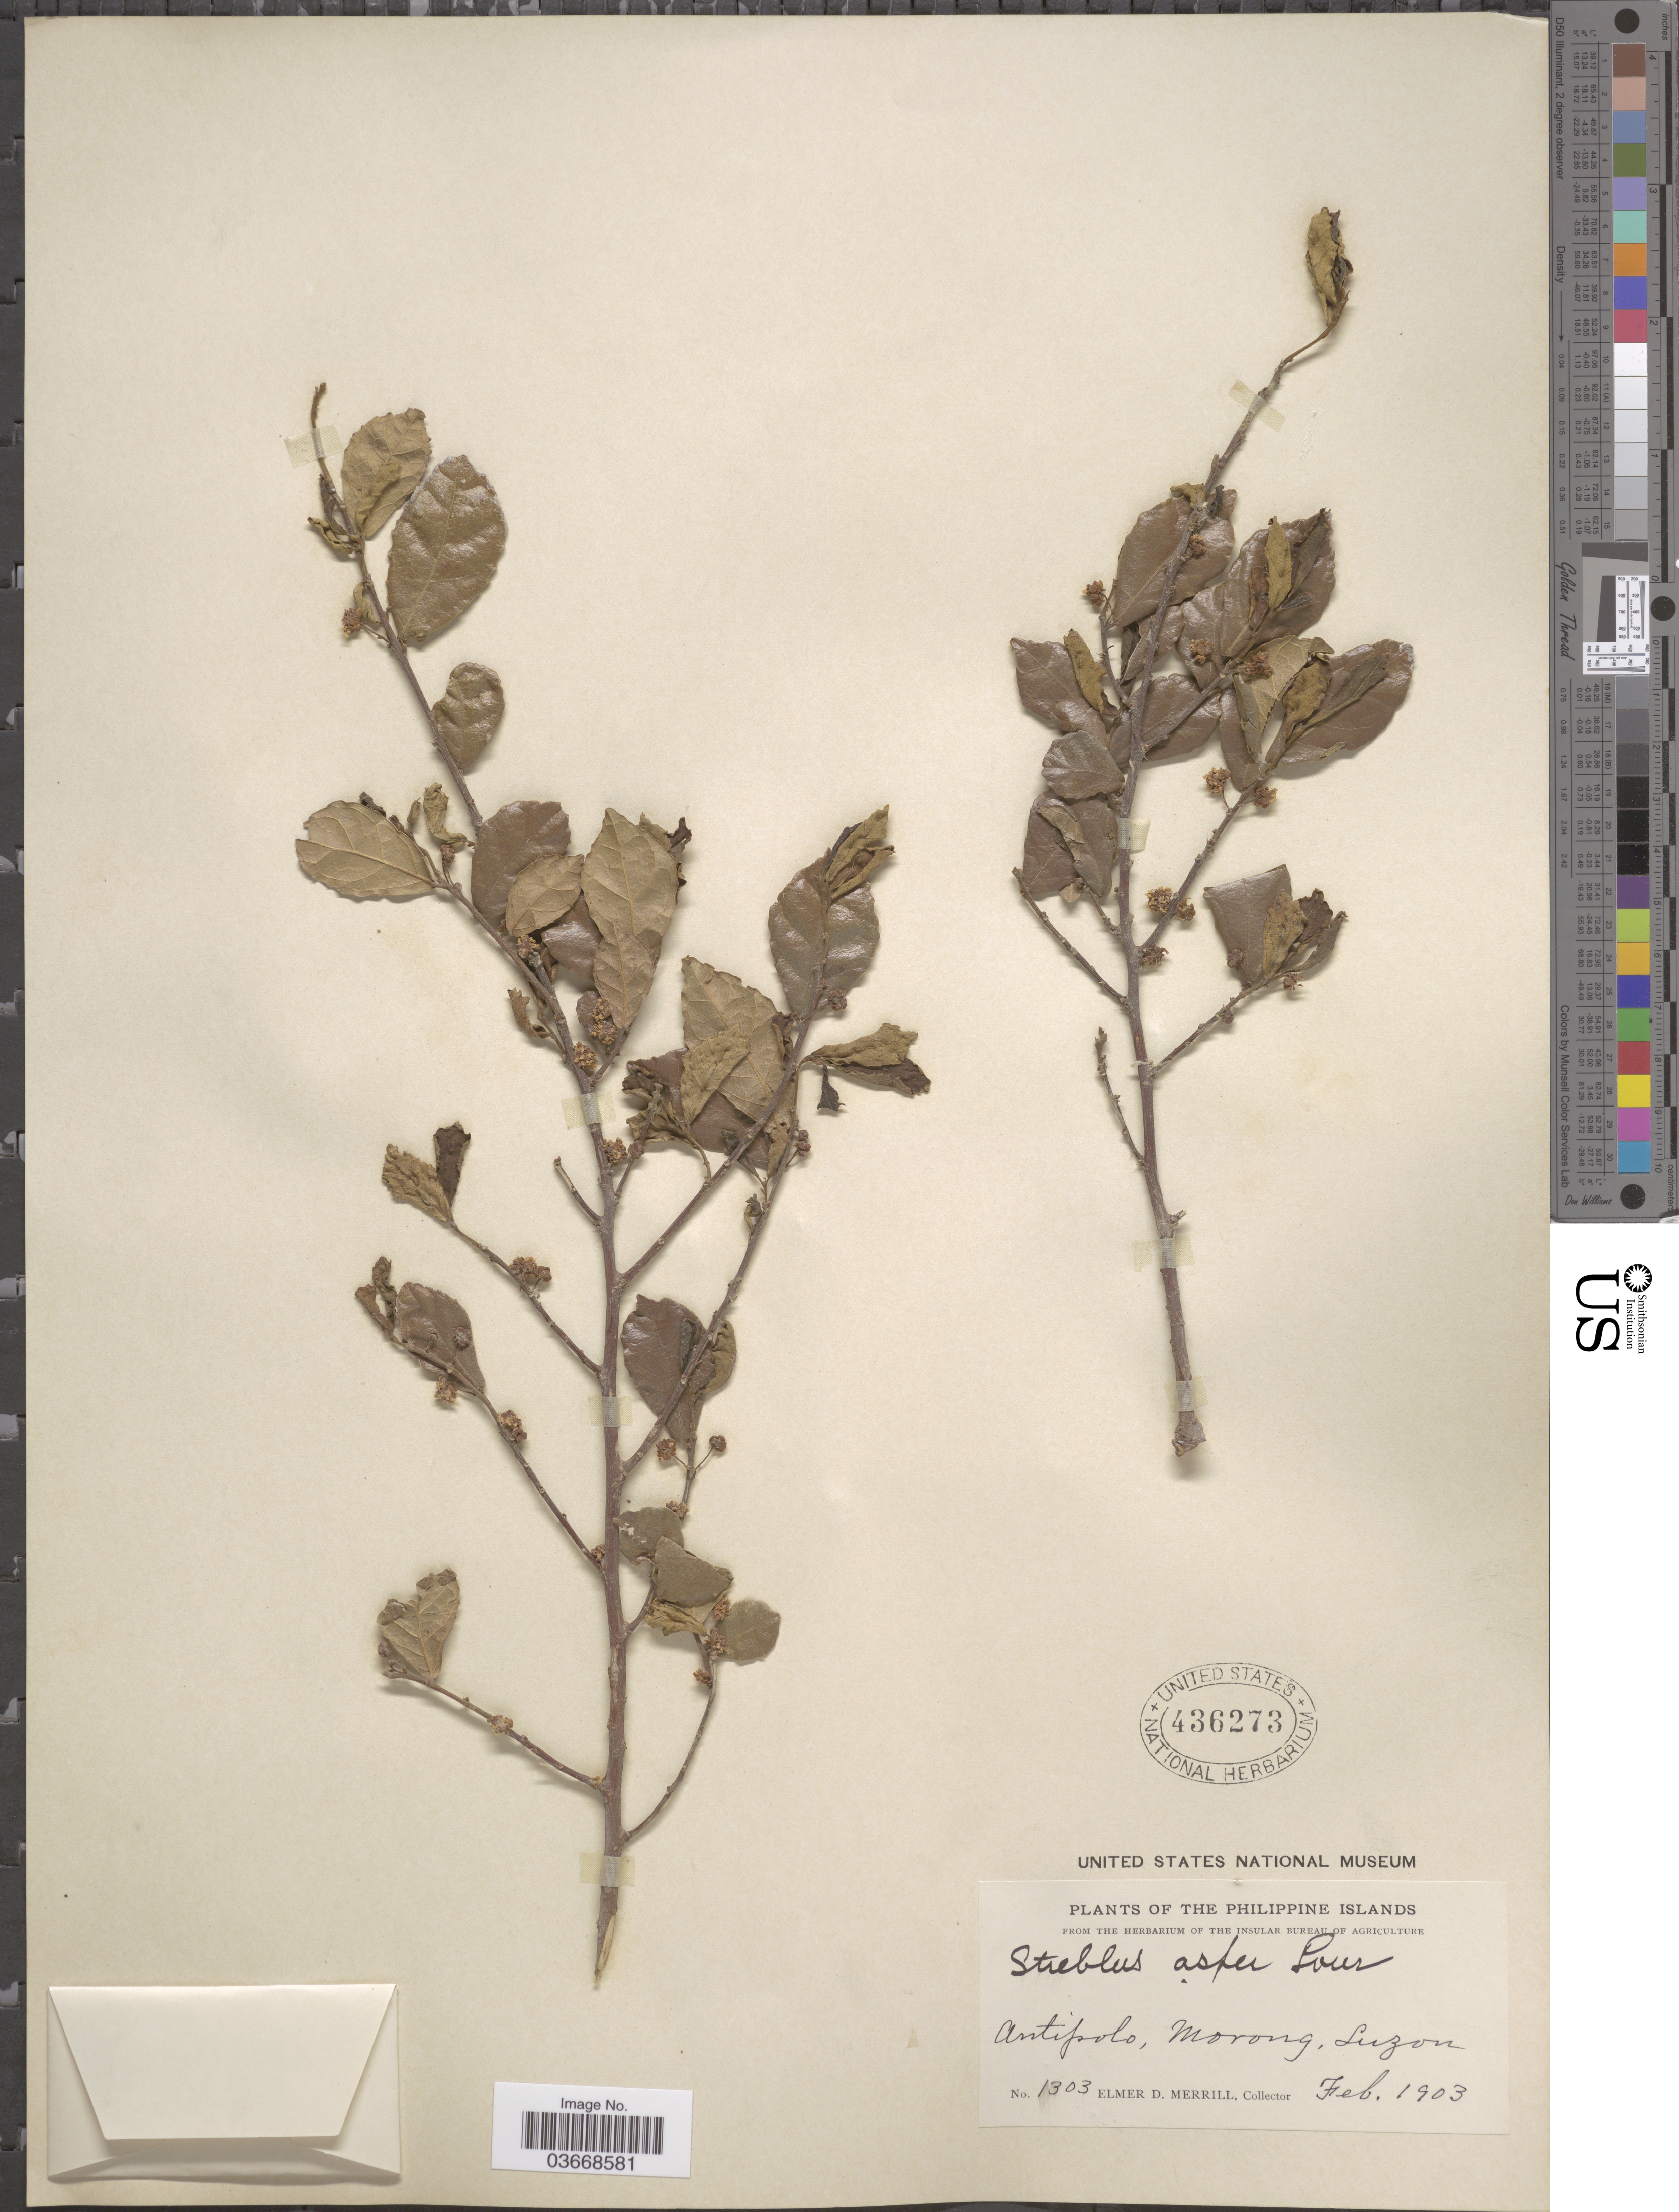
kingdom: Plantae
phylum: Tracheophyta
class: Magnoliopsida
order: Rosales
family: Moraceae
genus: Streblus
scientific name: Streblus asper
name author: Lour.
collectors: E. D. Merrill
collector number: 1303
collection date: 1903-02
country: Philippines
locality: Antipolo, Morong, Luzon.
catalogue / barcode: US 436273